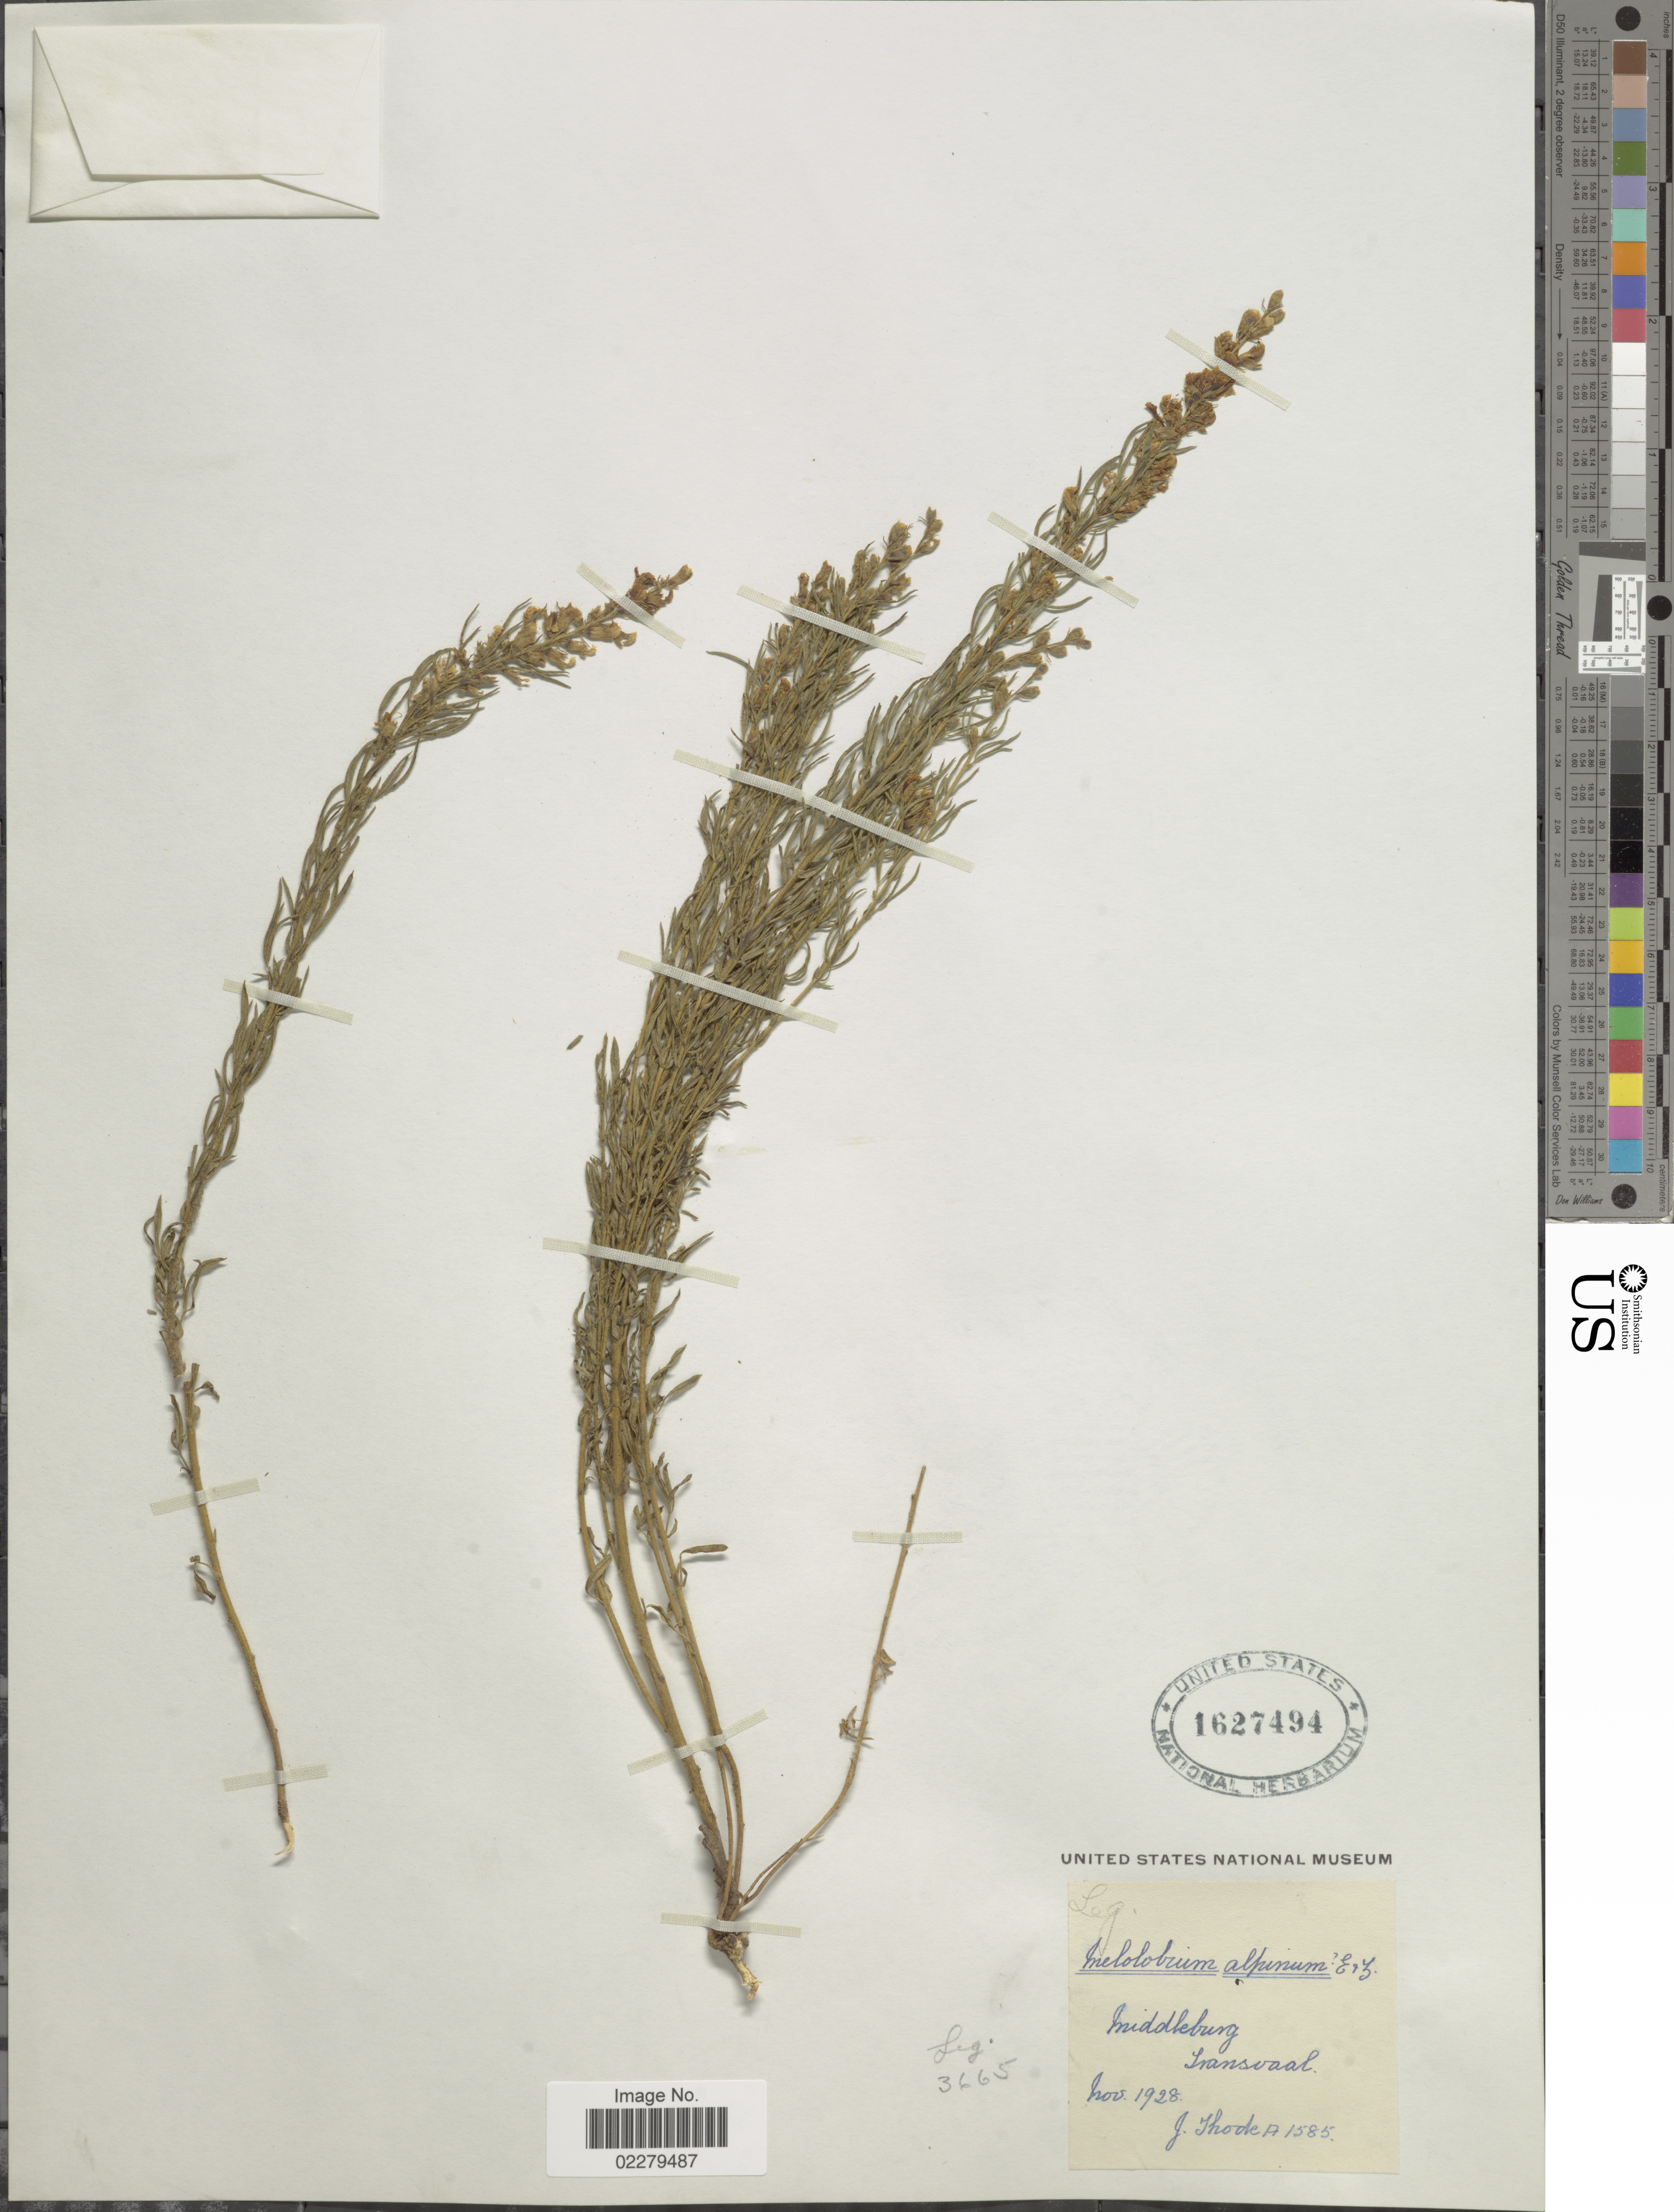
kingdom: Plantae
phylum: Tracheophyta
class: Magnoliopsida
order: Fabales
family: Fabaceae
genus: Melolobium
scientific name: Melolobium alpinum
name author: Eckl. & Zeyh.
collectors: J. Thode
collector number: A1585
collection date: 1928-11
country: South Africa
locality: Middleburg, Transvaal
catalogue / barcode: US 1627494